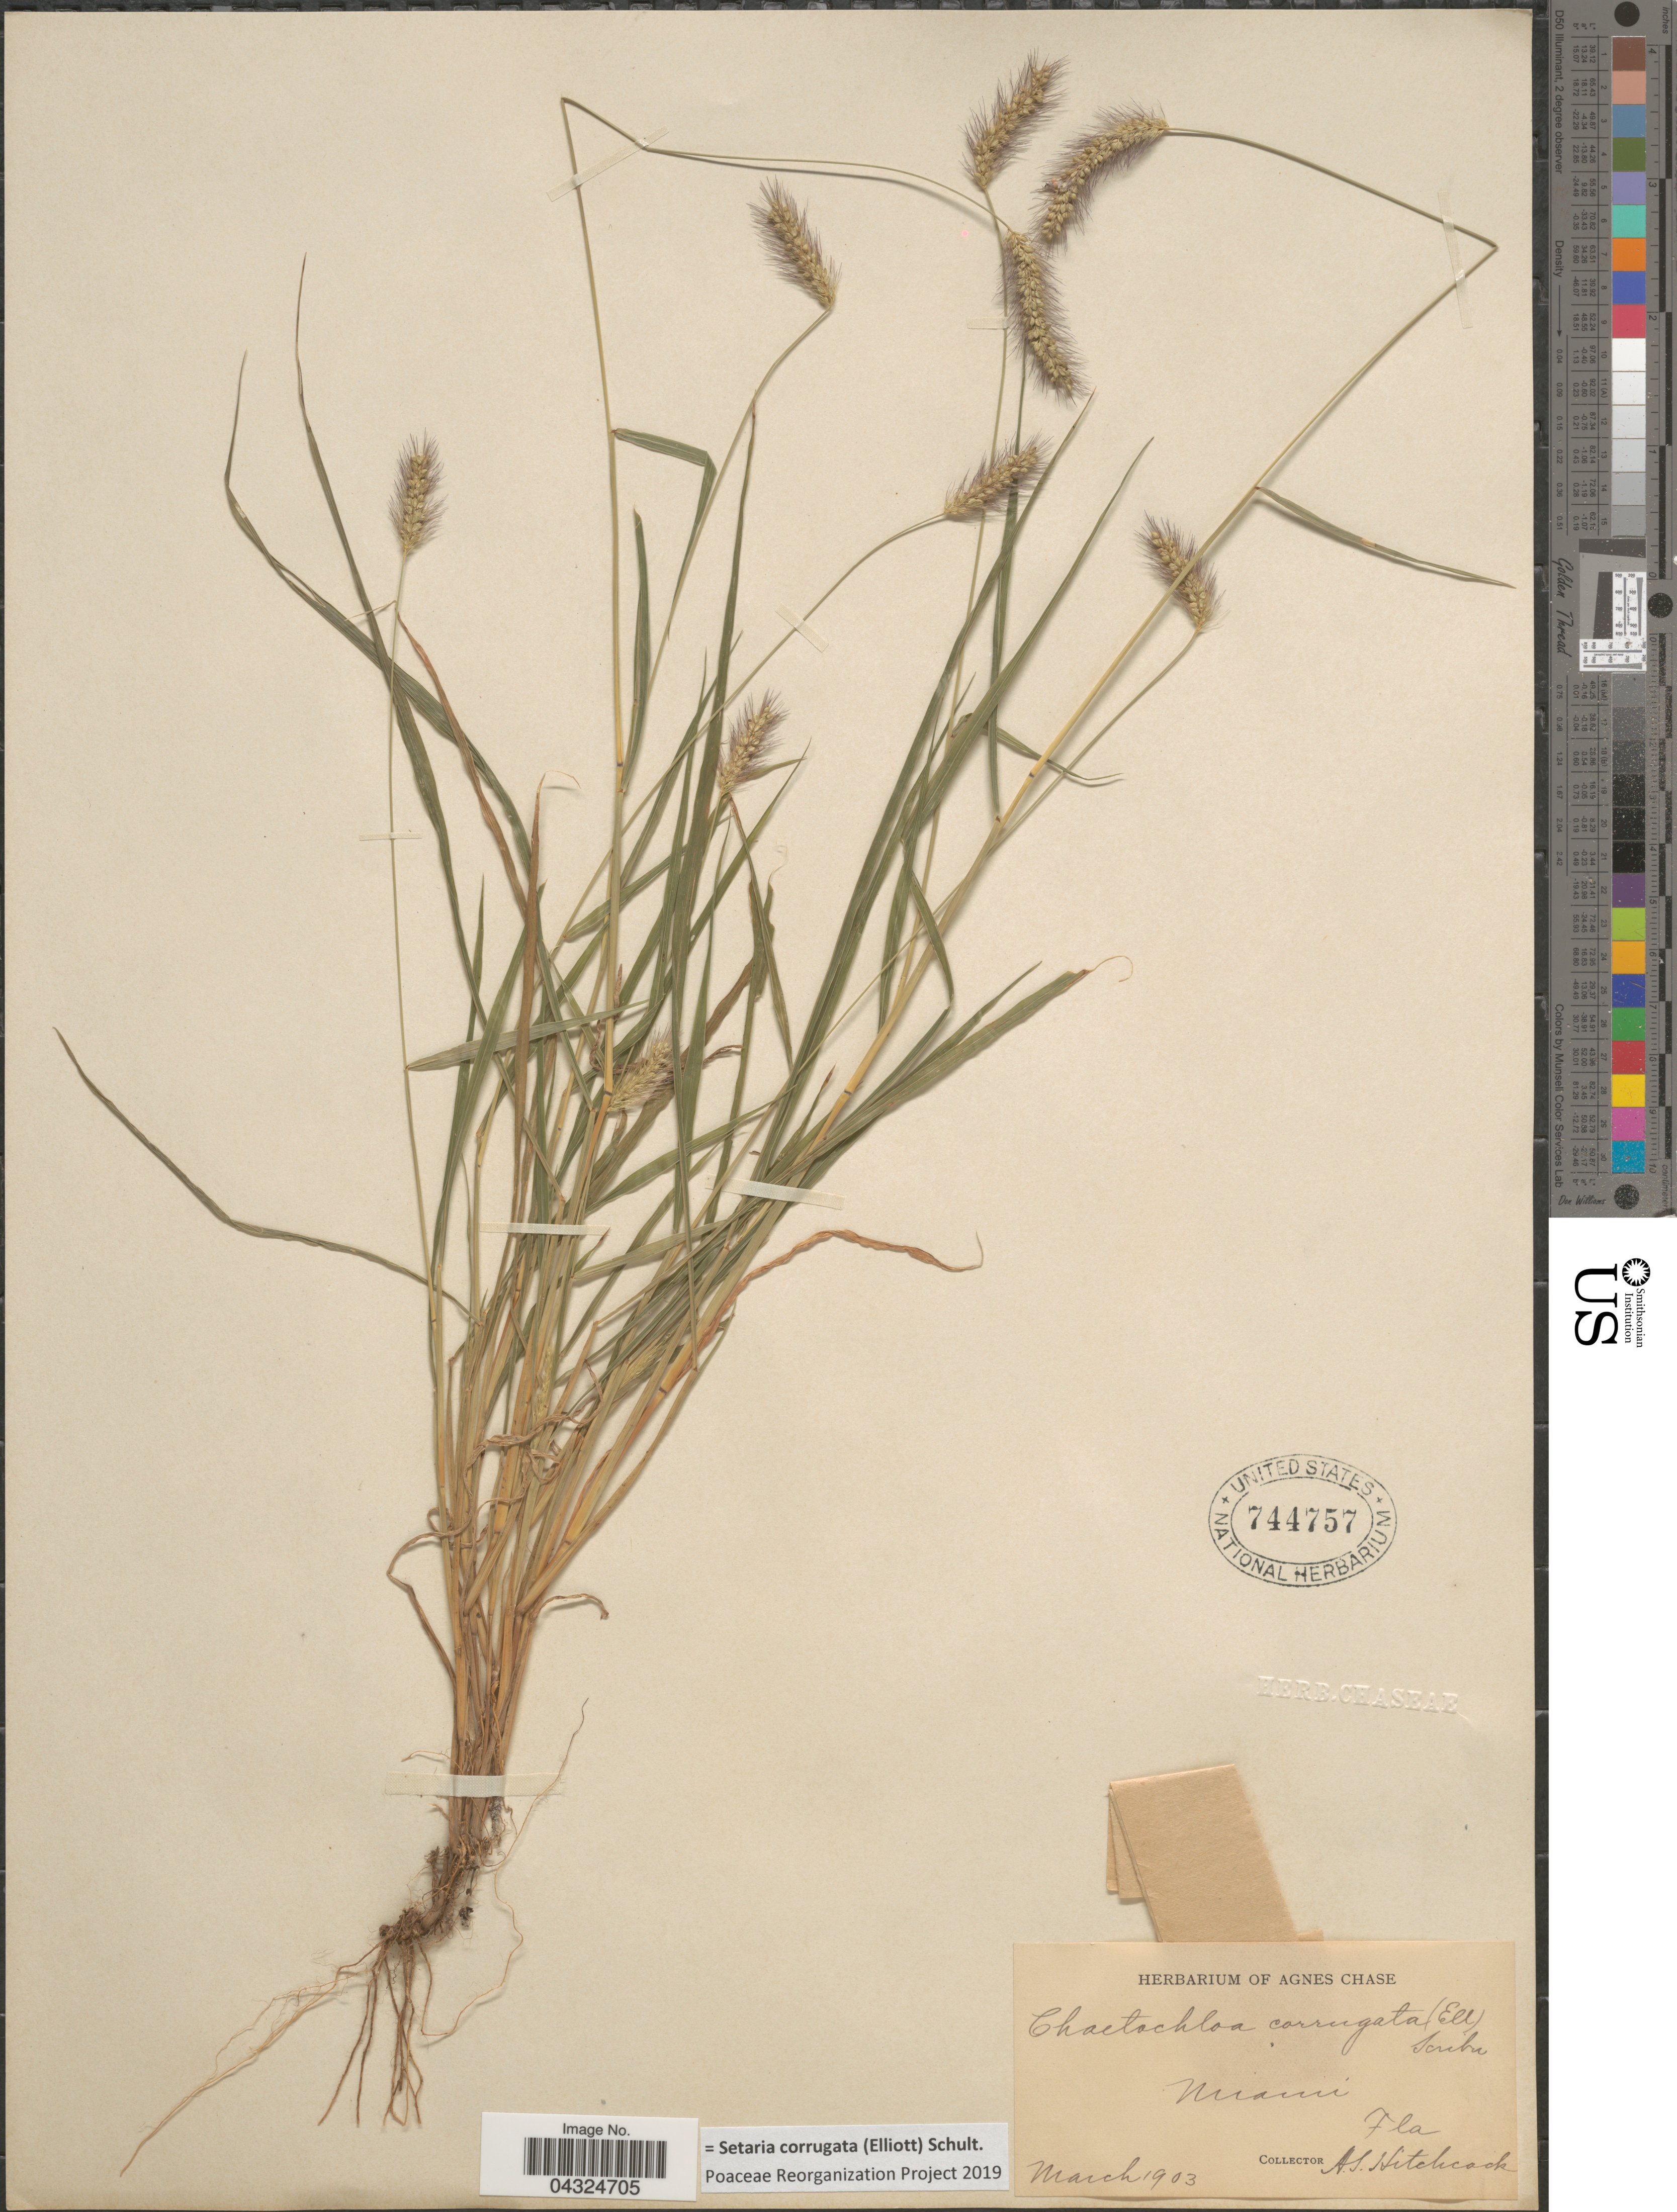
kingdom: Plantae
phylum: Tracheophyta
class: Liliopsida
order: Poales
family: Poaceae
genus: Setaria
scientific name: Setaria corrugata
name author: (Elliott) Schult.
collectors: A. S. Hitchcock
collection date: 1903-03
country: United States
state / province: Florida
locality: Miami.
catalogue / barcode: US 744757